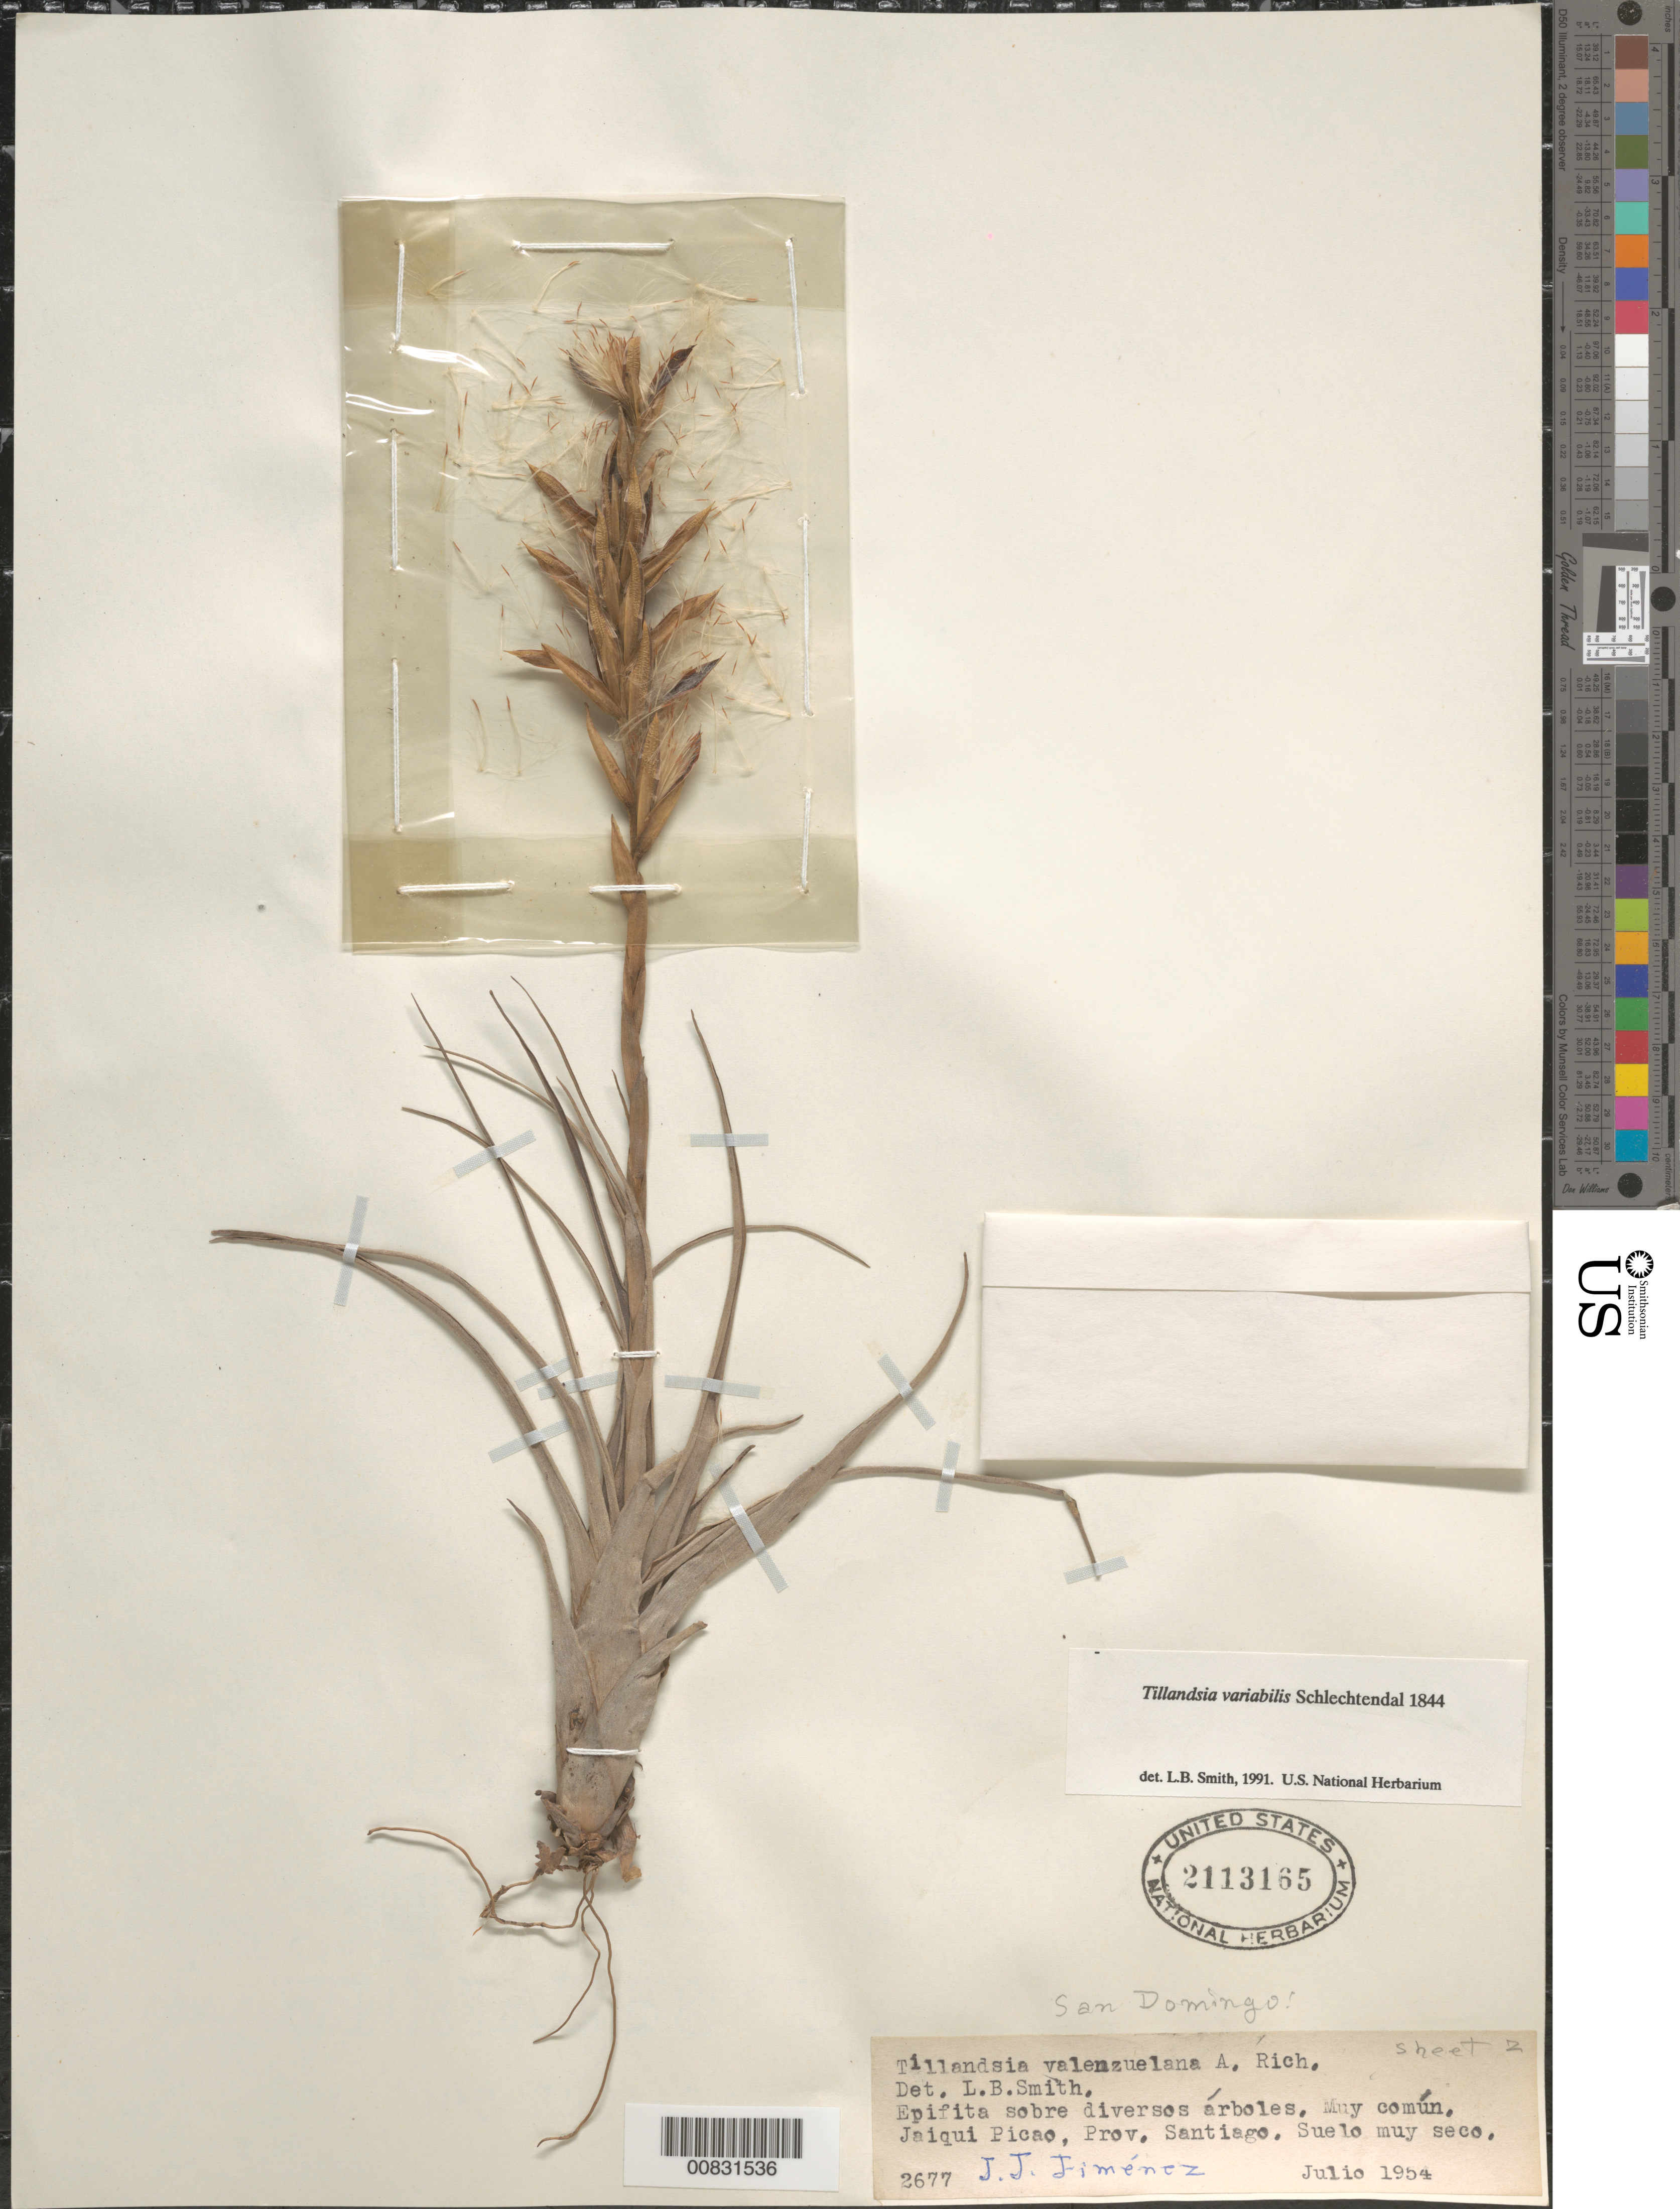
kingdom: Plantae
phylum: Tracheophyta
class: Liliopsida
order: Poales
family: Bromeliaceae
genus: Tillandsia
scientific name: Tillandsia variabilis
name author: Schltdl.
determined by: Smith, Lyman B., (US), NMNH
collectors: J. J. Jiménez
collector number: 2677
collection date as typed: Jul 1954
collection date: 1954-07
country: Dominican Republic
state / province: Santiago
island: Hispaniola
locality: Jaiquí Picado, Prov. Santiago.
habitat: Sobre diversos árboles. Suelo muy seco.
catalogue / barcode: US 2113165